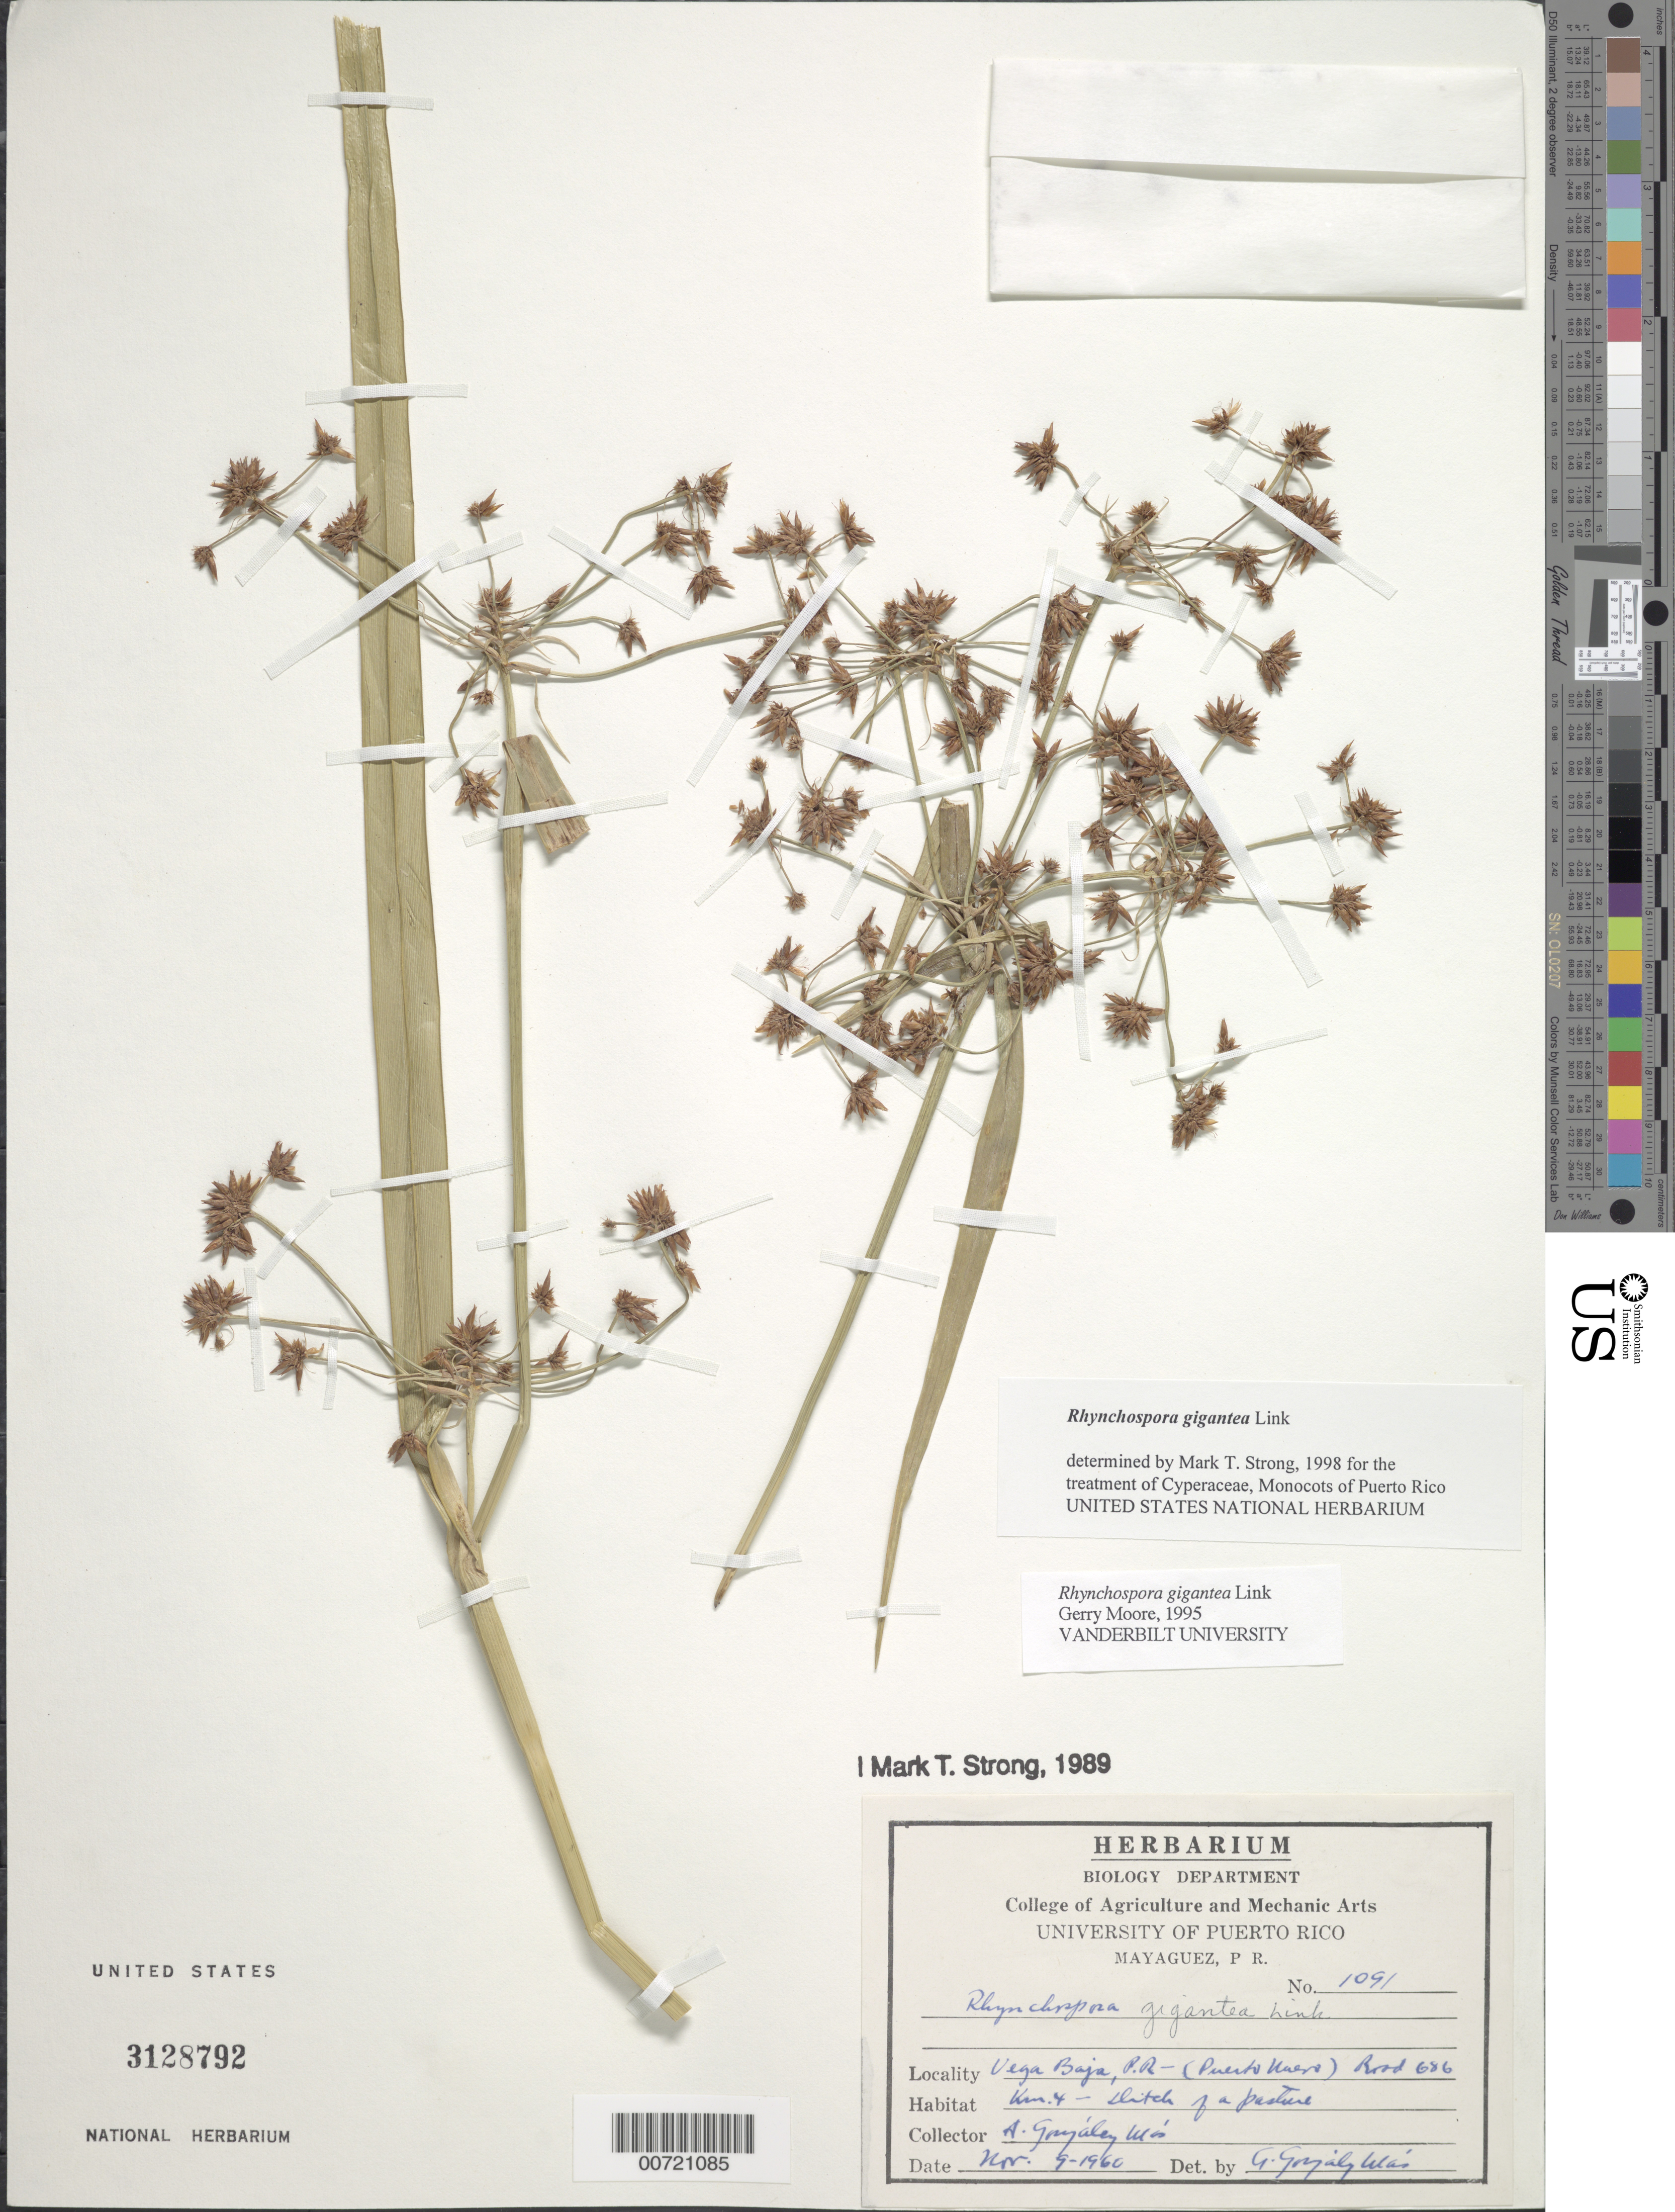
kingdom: Plantae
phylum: Tracheophyta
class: Liliopsida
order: Poales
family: Cyperaceae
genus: Rhynchospora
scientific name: Rhynchospora gigantea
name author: Link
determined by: Strong, M. T., (US), Smithsonian Institution - National Museum of Natural History (UNITED STATES)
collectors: A. González Más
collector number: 1091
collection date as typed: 09 Nov 1960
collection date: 1960-11-09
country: Puerto Rico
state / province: Vega Baja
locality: Vega Baja: Puerto Nuevo, Rd. 686, km 4.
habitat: Ditch of a pasture.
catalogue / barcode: US 3128792